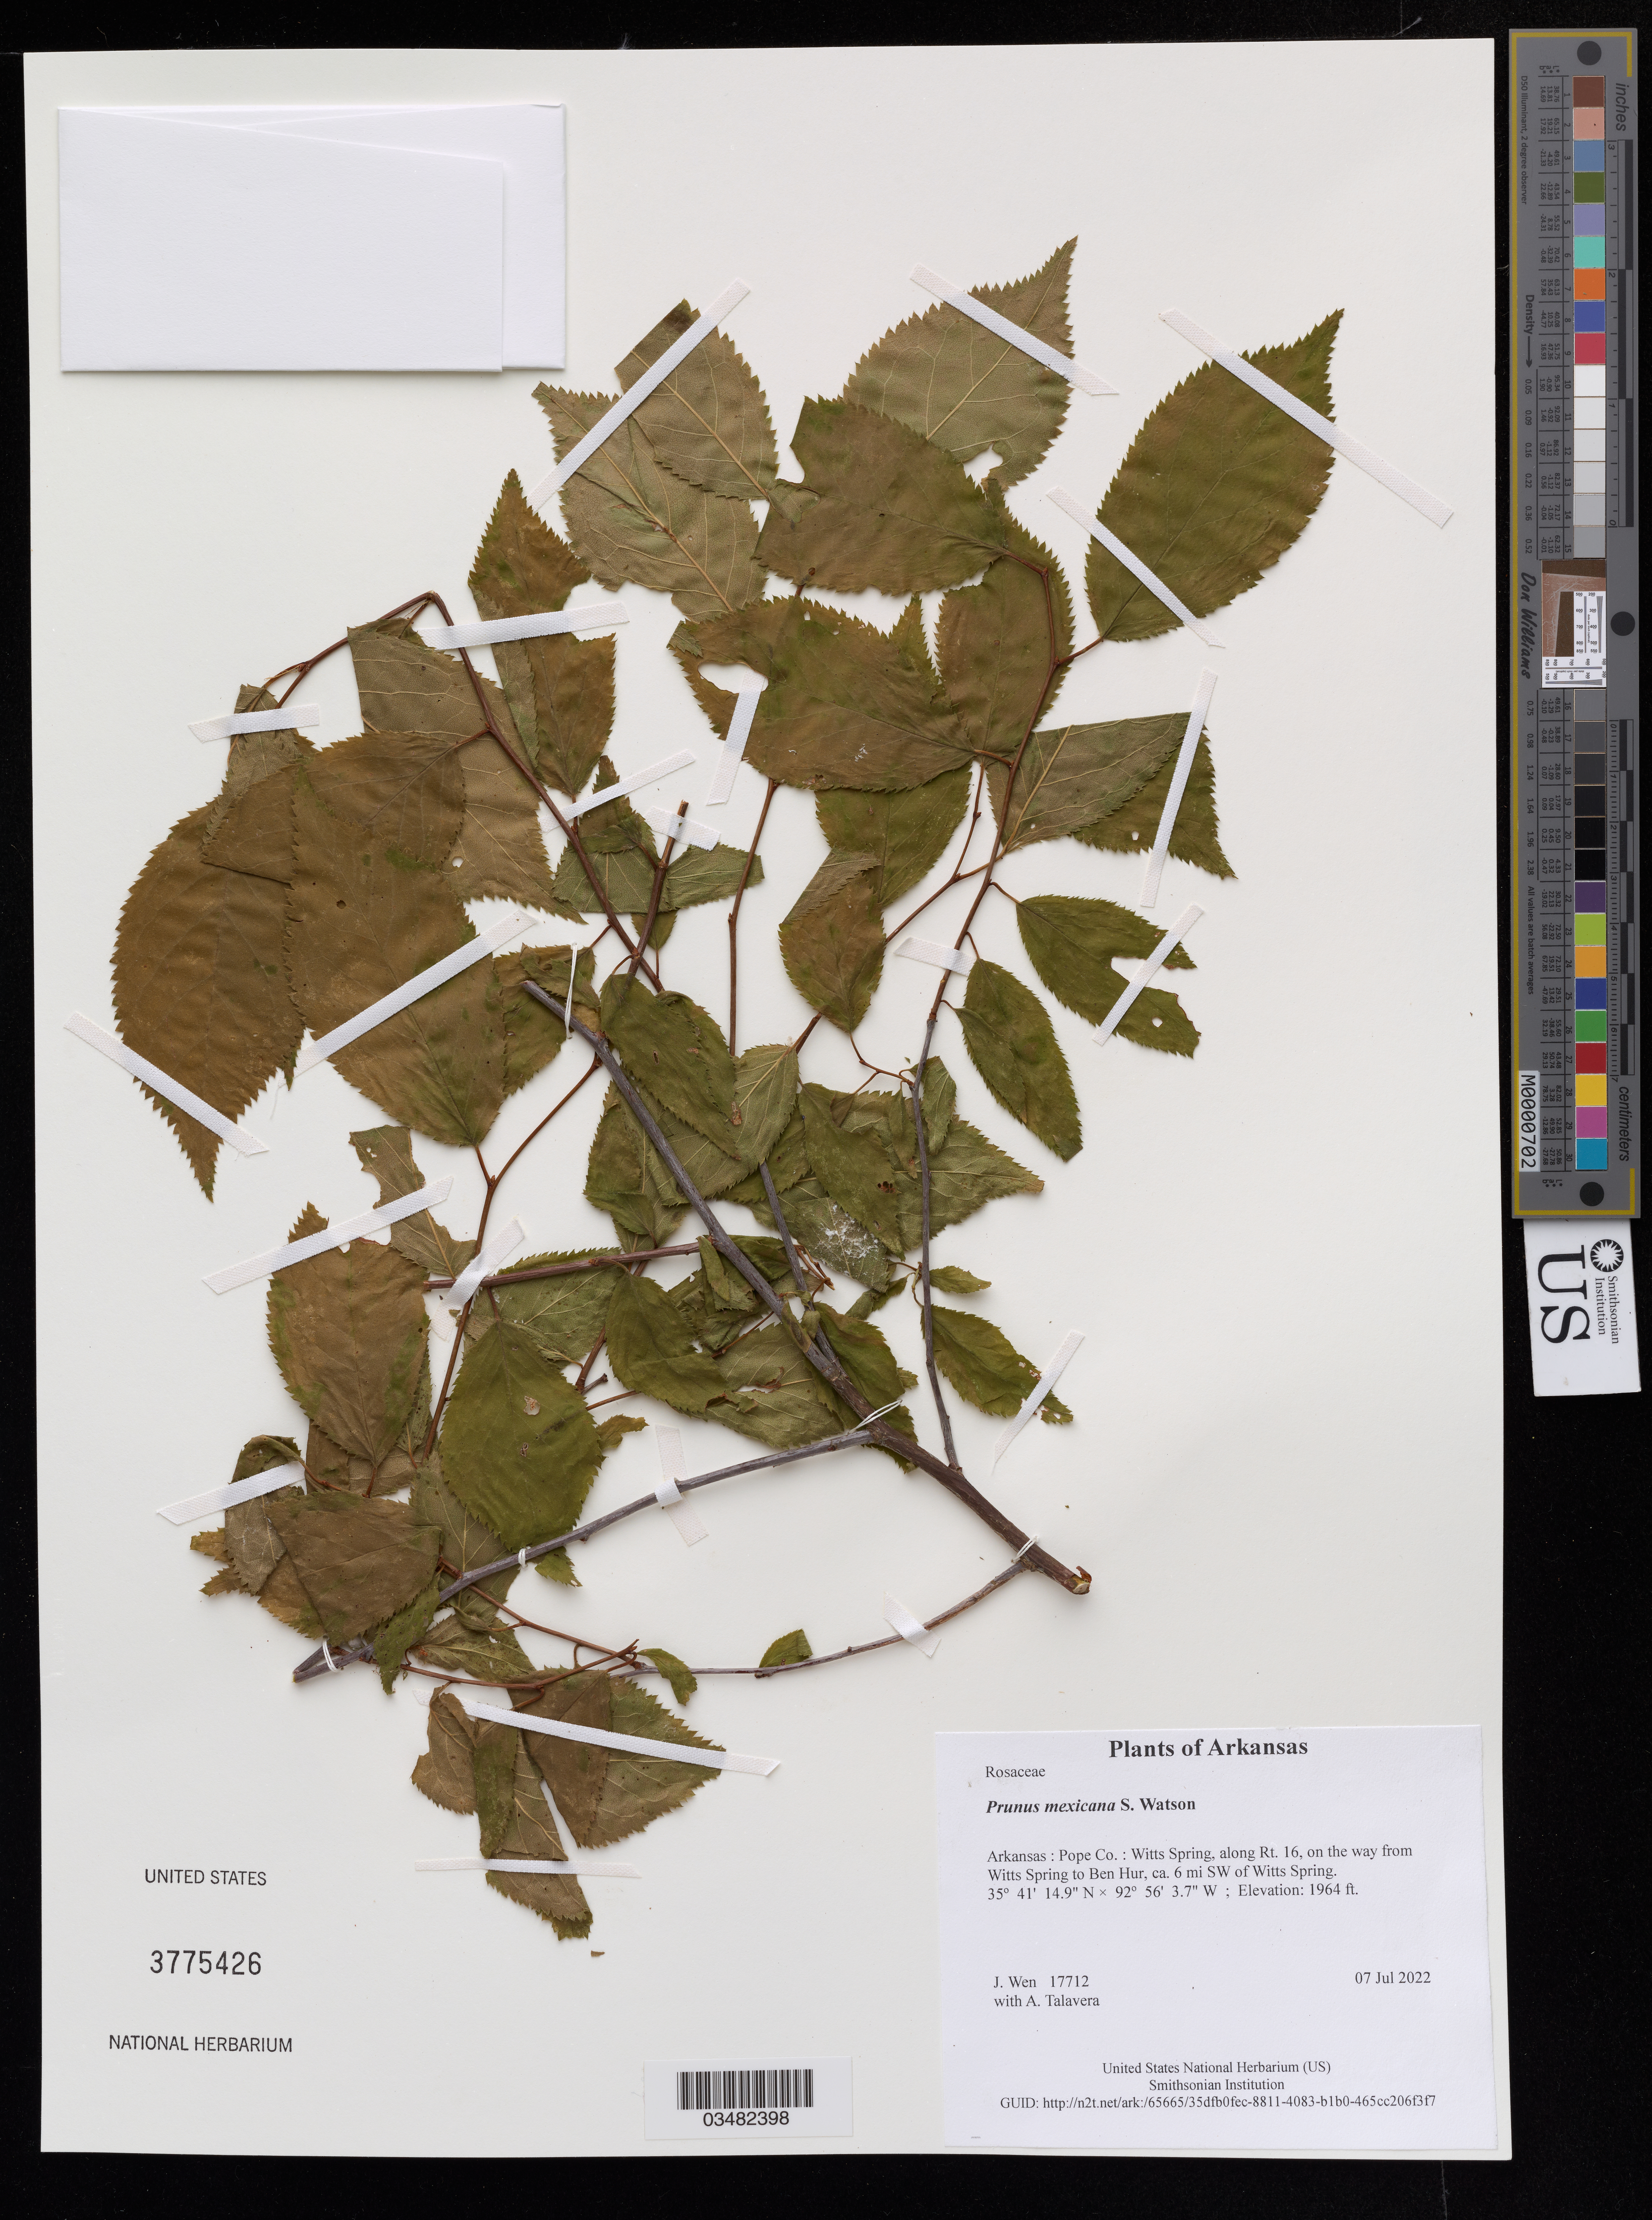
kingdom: Plantae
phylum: Tracheophyta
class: Magnoliopsida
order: Rosales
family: Rosaceae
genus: Prunus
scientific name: Prunus mexicana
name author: S. Watson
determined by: Wen, Jun, (BOT), Smithsonian Institution - National Museum of Natural History (UNITED STATES)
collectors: J. Wen & A. Talavera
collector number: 17712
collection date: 2022-07-07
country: United States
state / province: Arkansas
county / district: Pope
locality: Witts Spring, along Rt. 16, on the way from Witts Spring to Ben Hur, ca. 6 mi SW of Witts Spring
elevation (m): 599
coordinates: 35 41.248 N, 92 56.062 W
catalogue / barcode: US 3775426